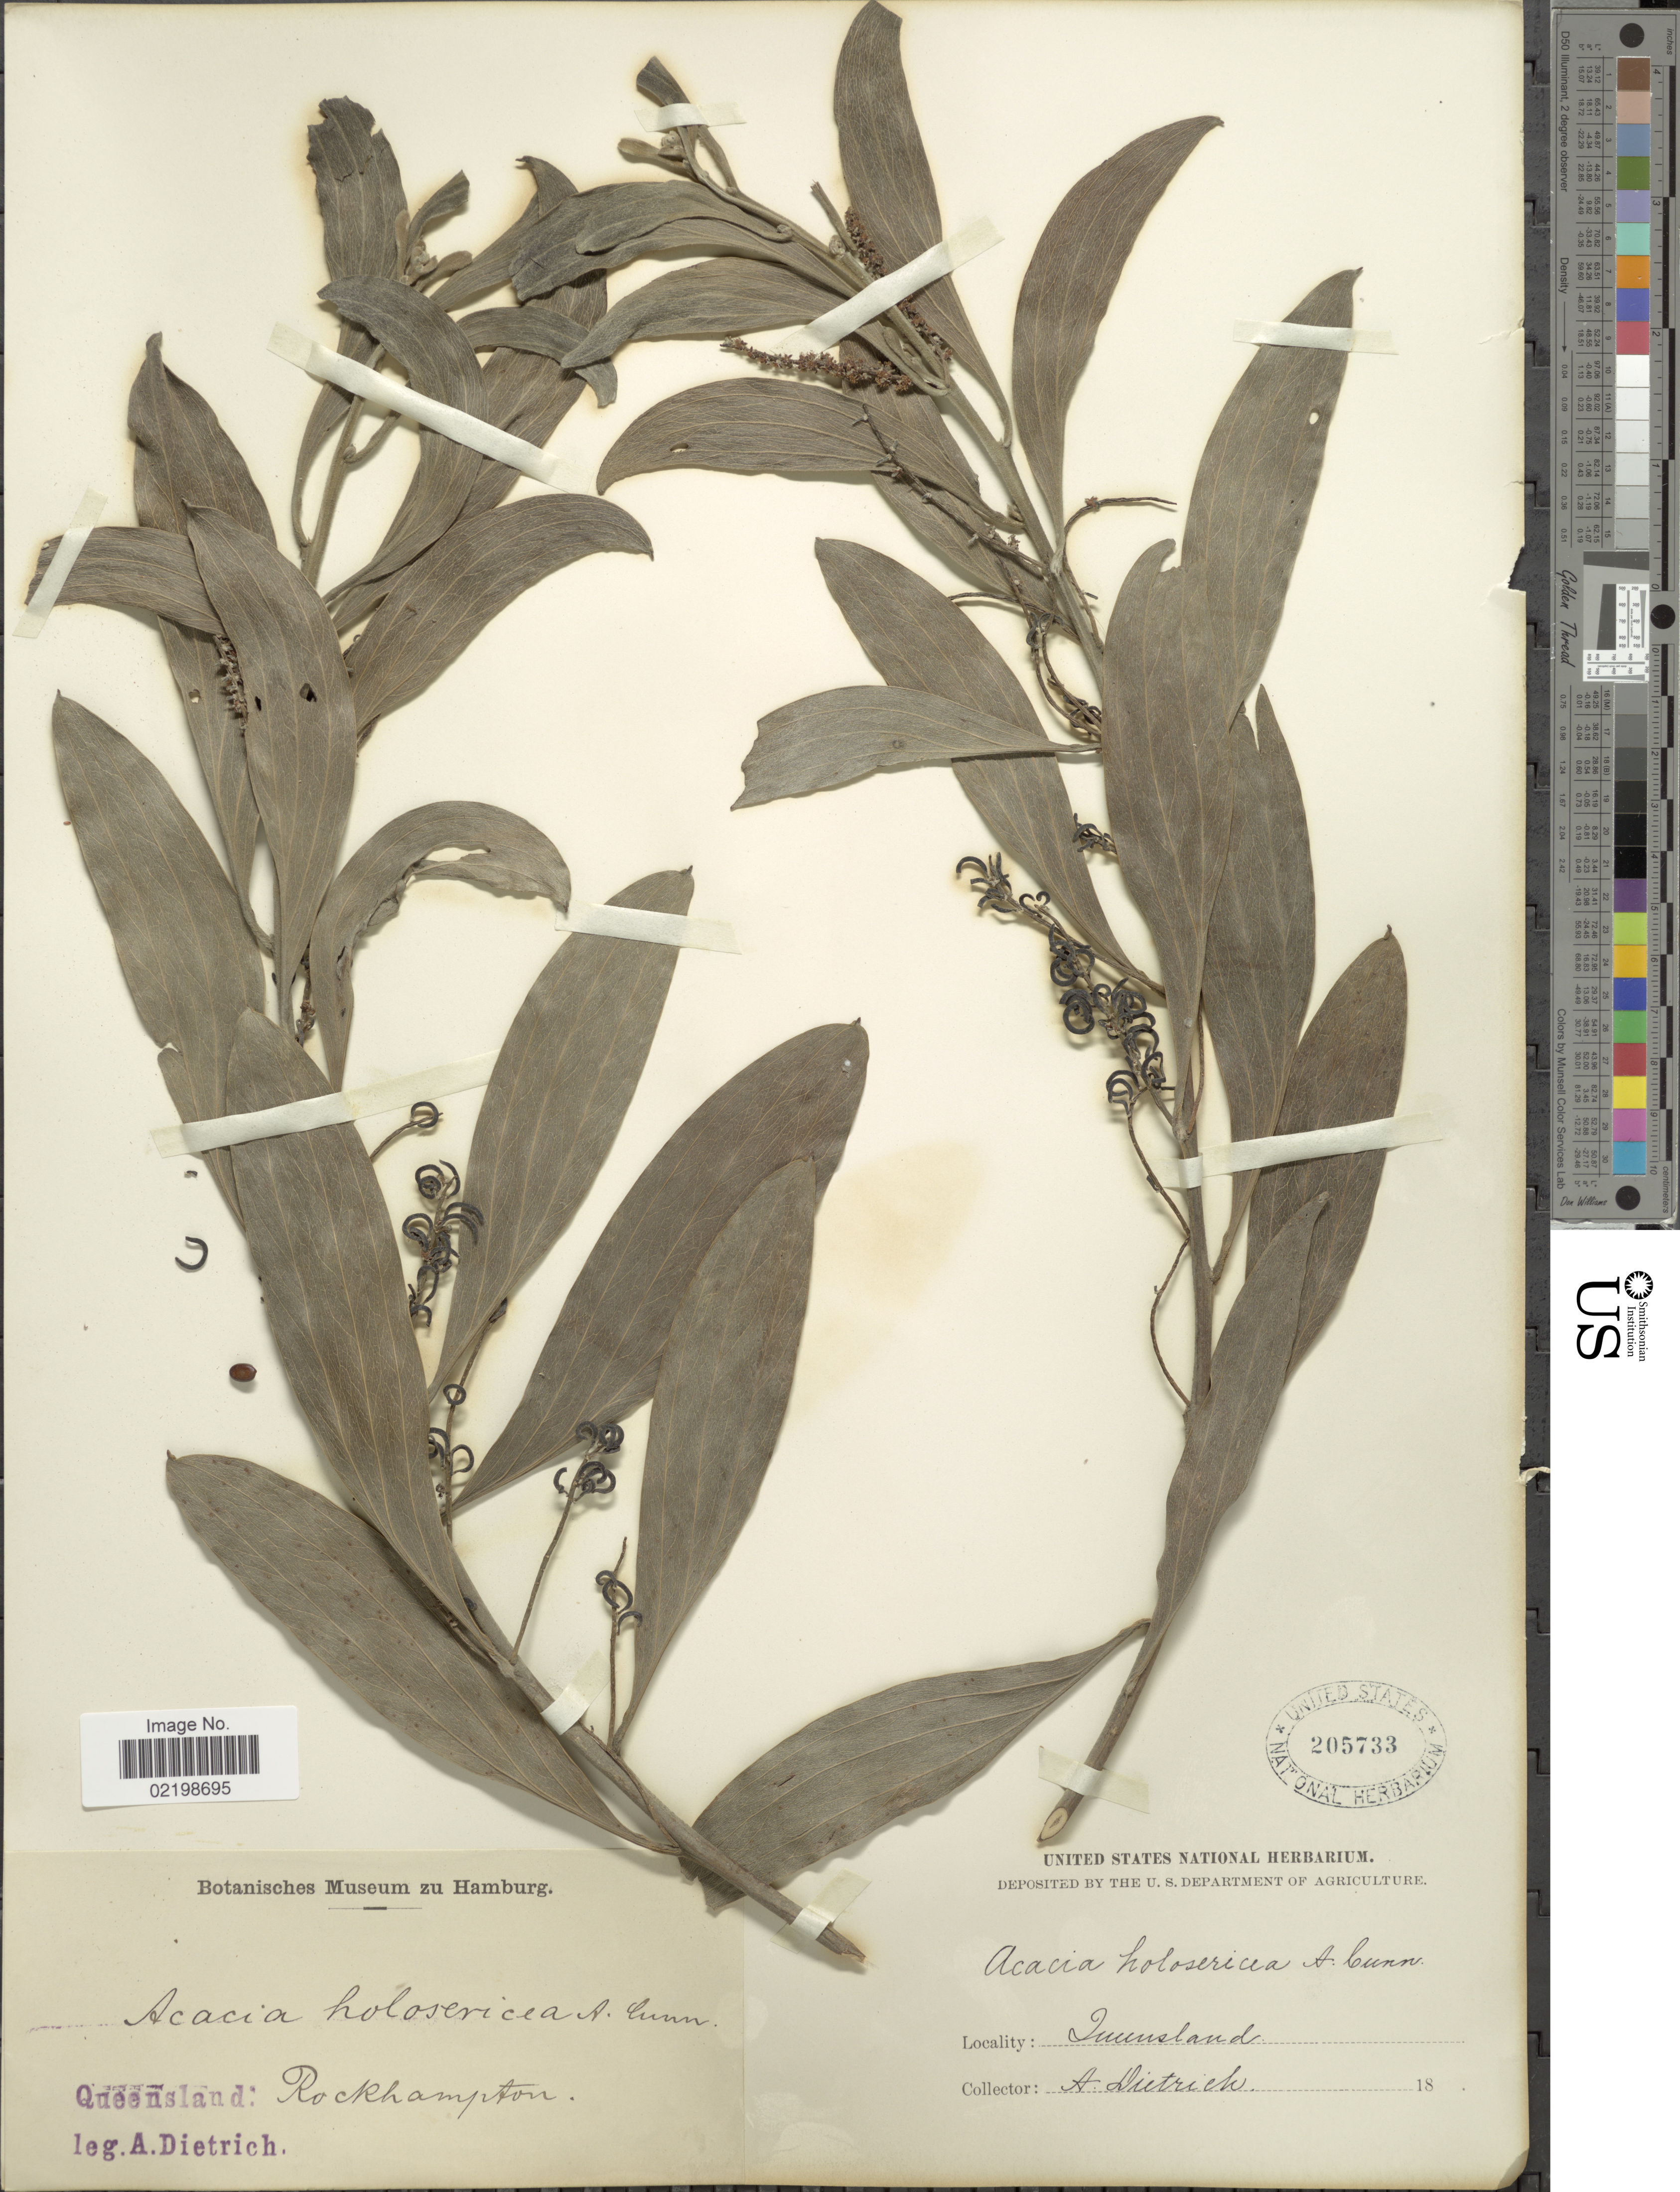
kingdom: Plantae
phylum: Tracheophyta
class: Magnoliopsida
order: Fabales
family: Fabaceae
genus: Acacia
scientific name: Acacia holosericea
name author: A. Cunn. ex Don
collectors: A. Dietrich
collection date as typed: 18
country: Australia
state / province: Queensland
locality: Rockhampton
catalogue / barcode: US 205733